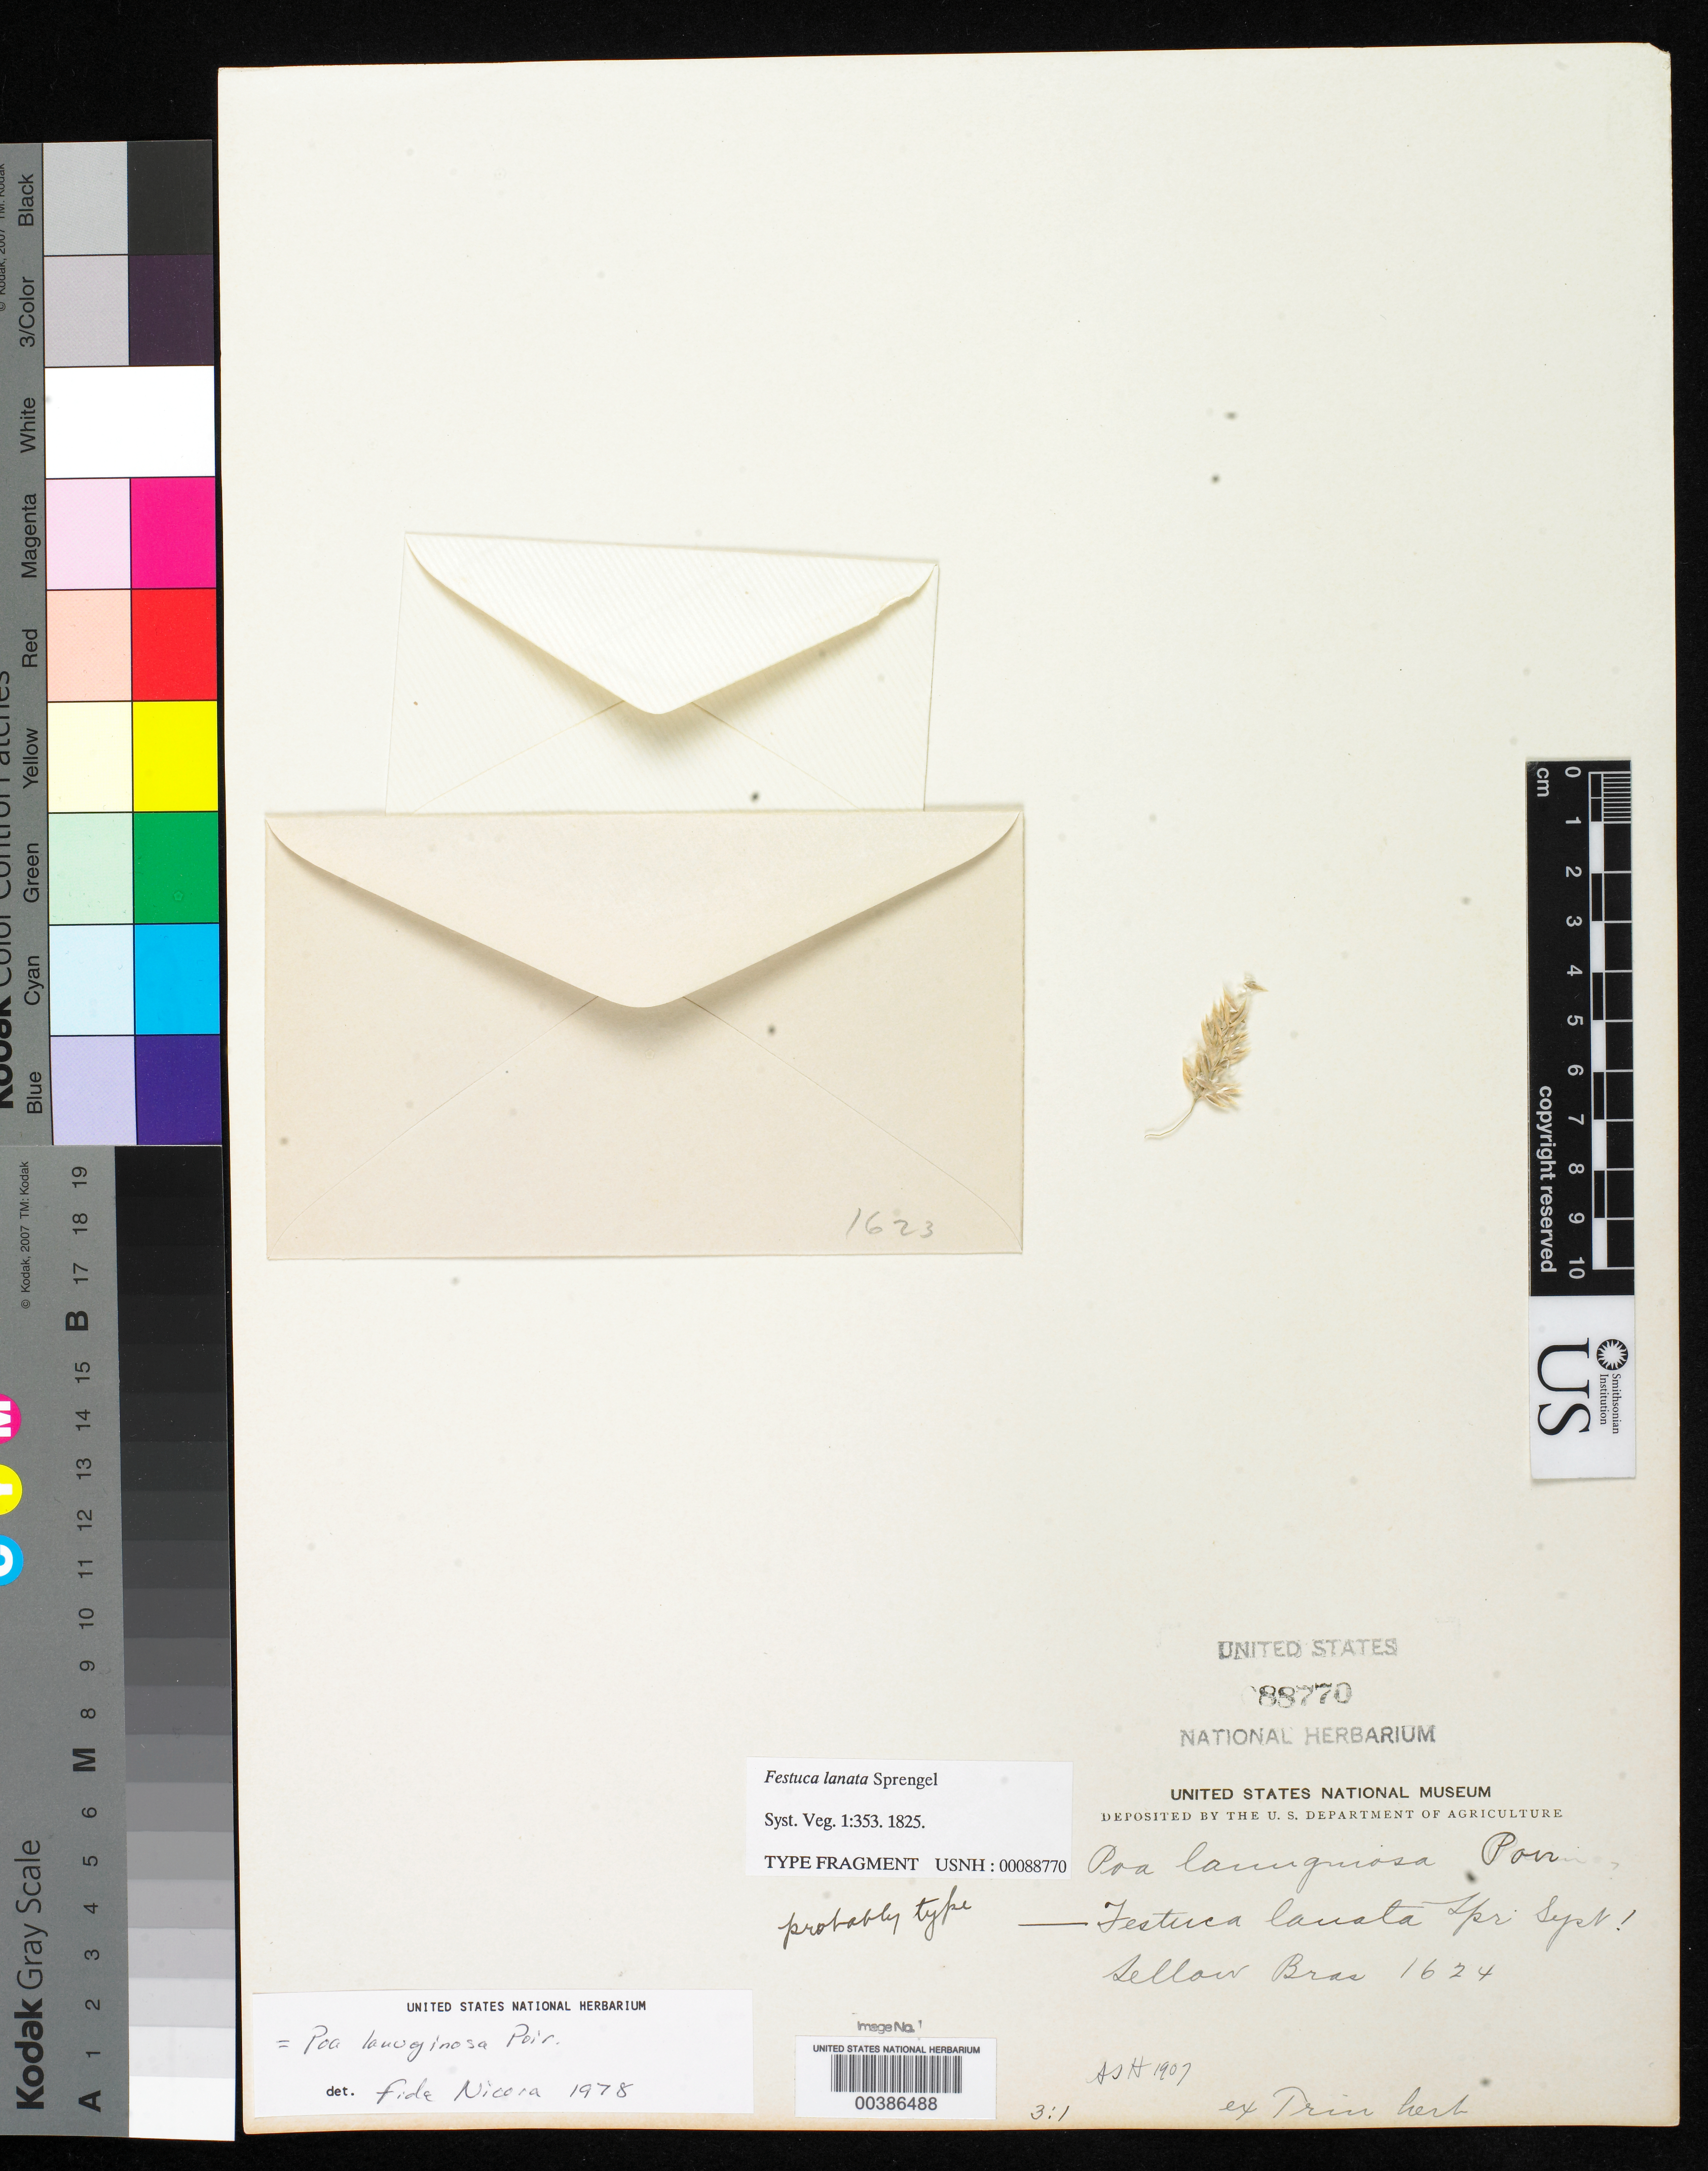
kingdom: Plantae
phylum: Tracheophyta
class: Liliopsida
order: Poales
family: Poaceae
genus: Festuca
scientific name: Festuca lanata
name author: Spreng.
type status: Type Fragment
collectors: F. Sellow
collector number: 1624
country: Uruguay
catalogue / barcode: US 88770